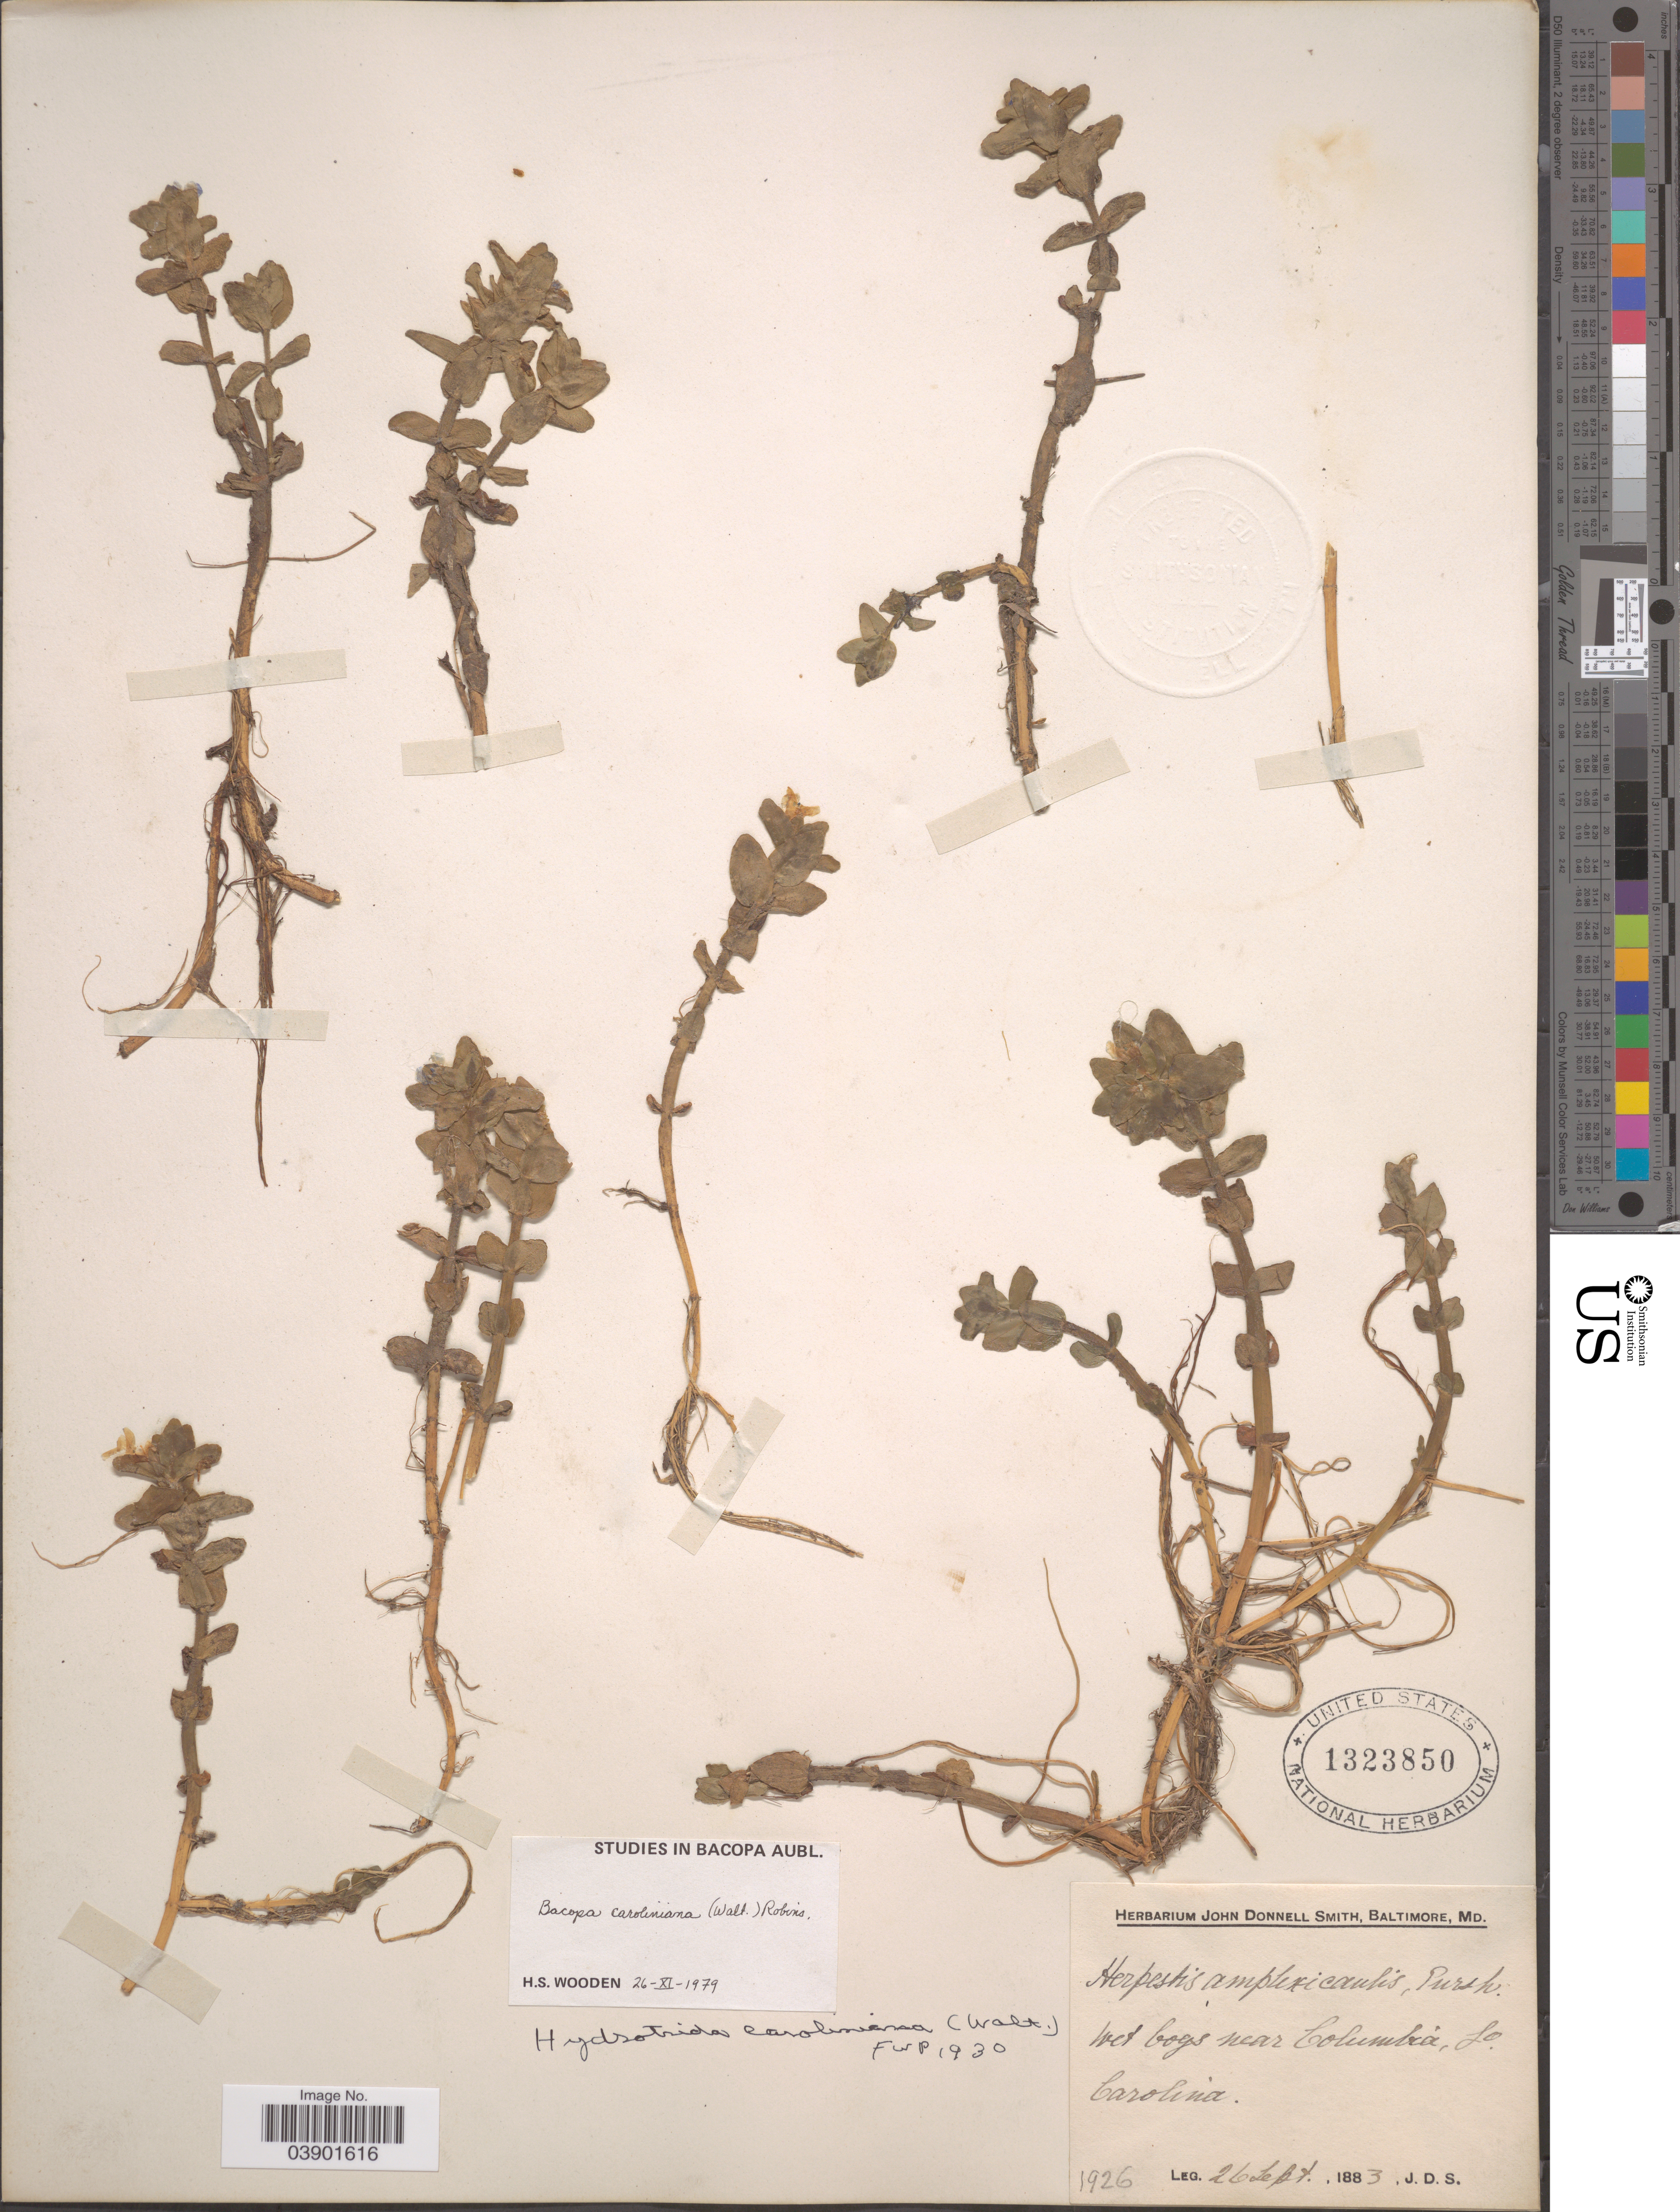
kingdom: Plantae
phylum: Tracheophyta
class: Magnoliopsida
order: Lamiales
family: Plantaginaceae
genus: Bacopa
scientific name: Bacopa caroliniana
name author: (Walter) B.L. Rob.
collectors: J. Donnell Smith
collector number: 1926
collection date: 1883-09-26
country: United States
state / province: South Carolina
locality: Near Columbia.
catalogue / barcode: US 1323850